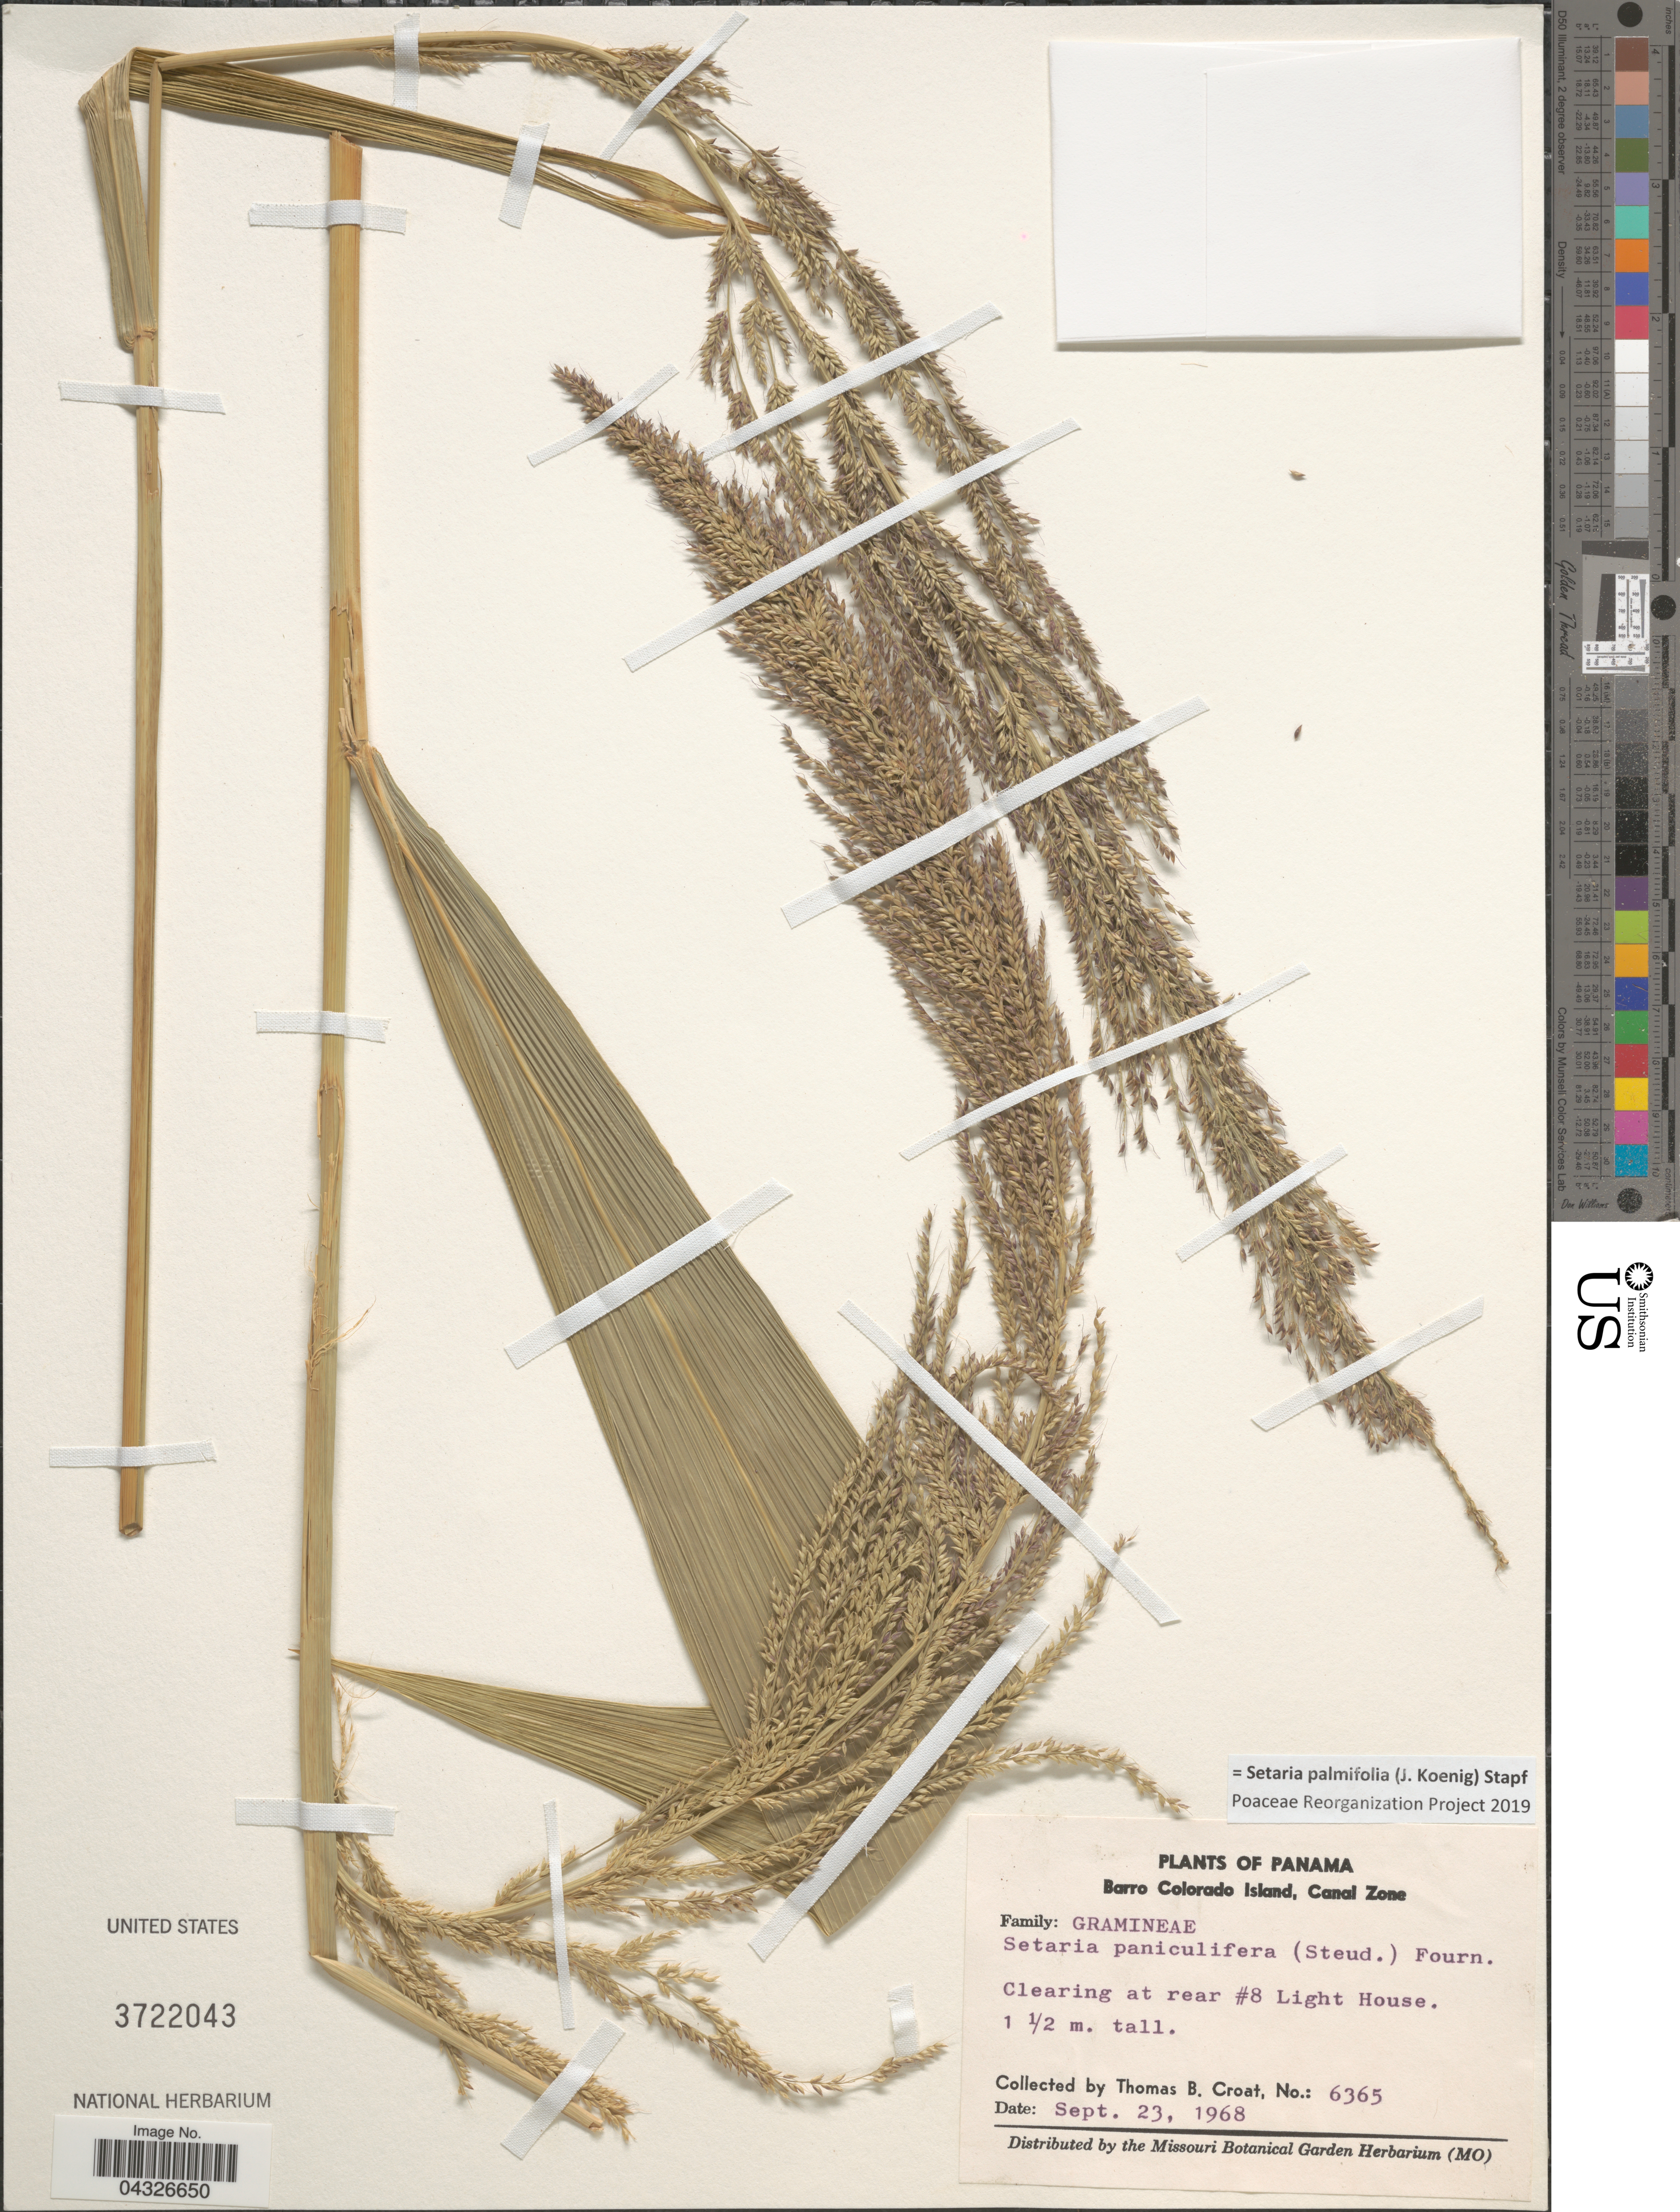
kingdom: Plantae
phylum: Tracheophyta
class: Liliopsida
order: Poales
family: Poaceae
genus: Setaria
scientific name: Setaria palmifolia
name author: (J. Koenig) Stapf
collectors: T. B. Croat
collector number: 6365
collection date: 1968-09-23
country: Panama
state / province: Colón / Panamá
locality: Barro Colorado Island, Canal Zone. Clearing at rear #8 Light House.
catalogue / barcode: US 3722043